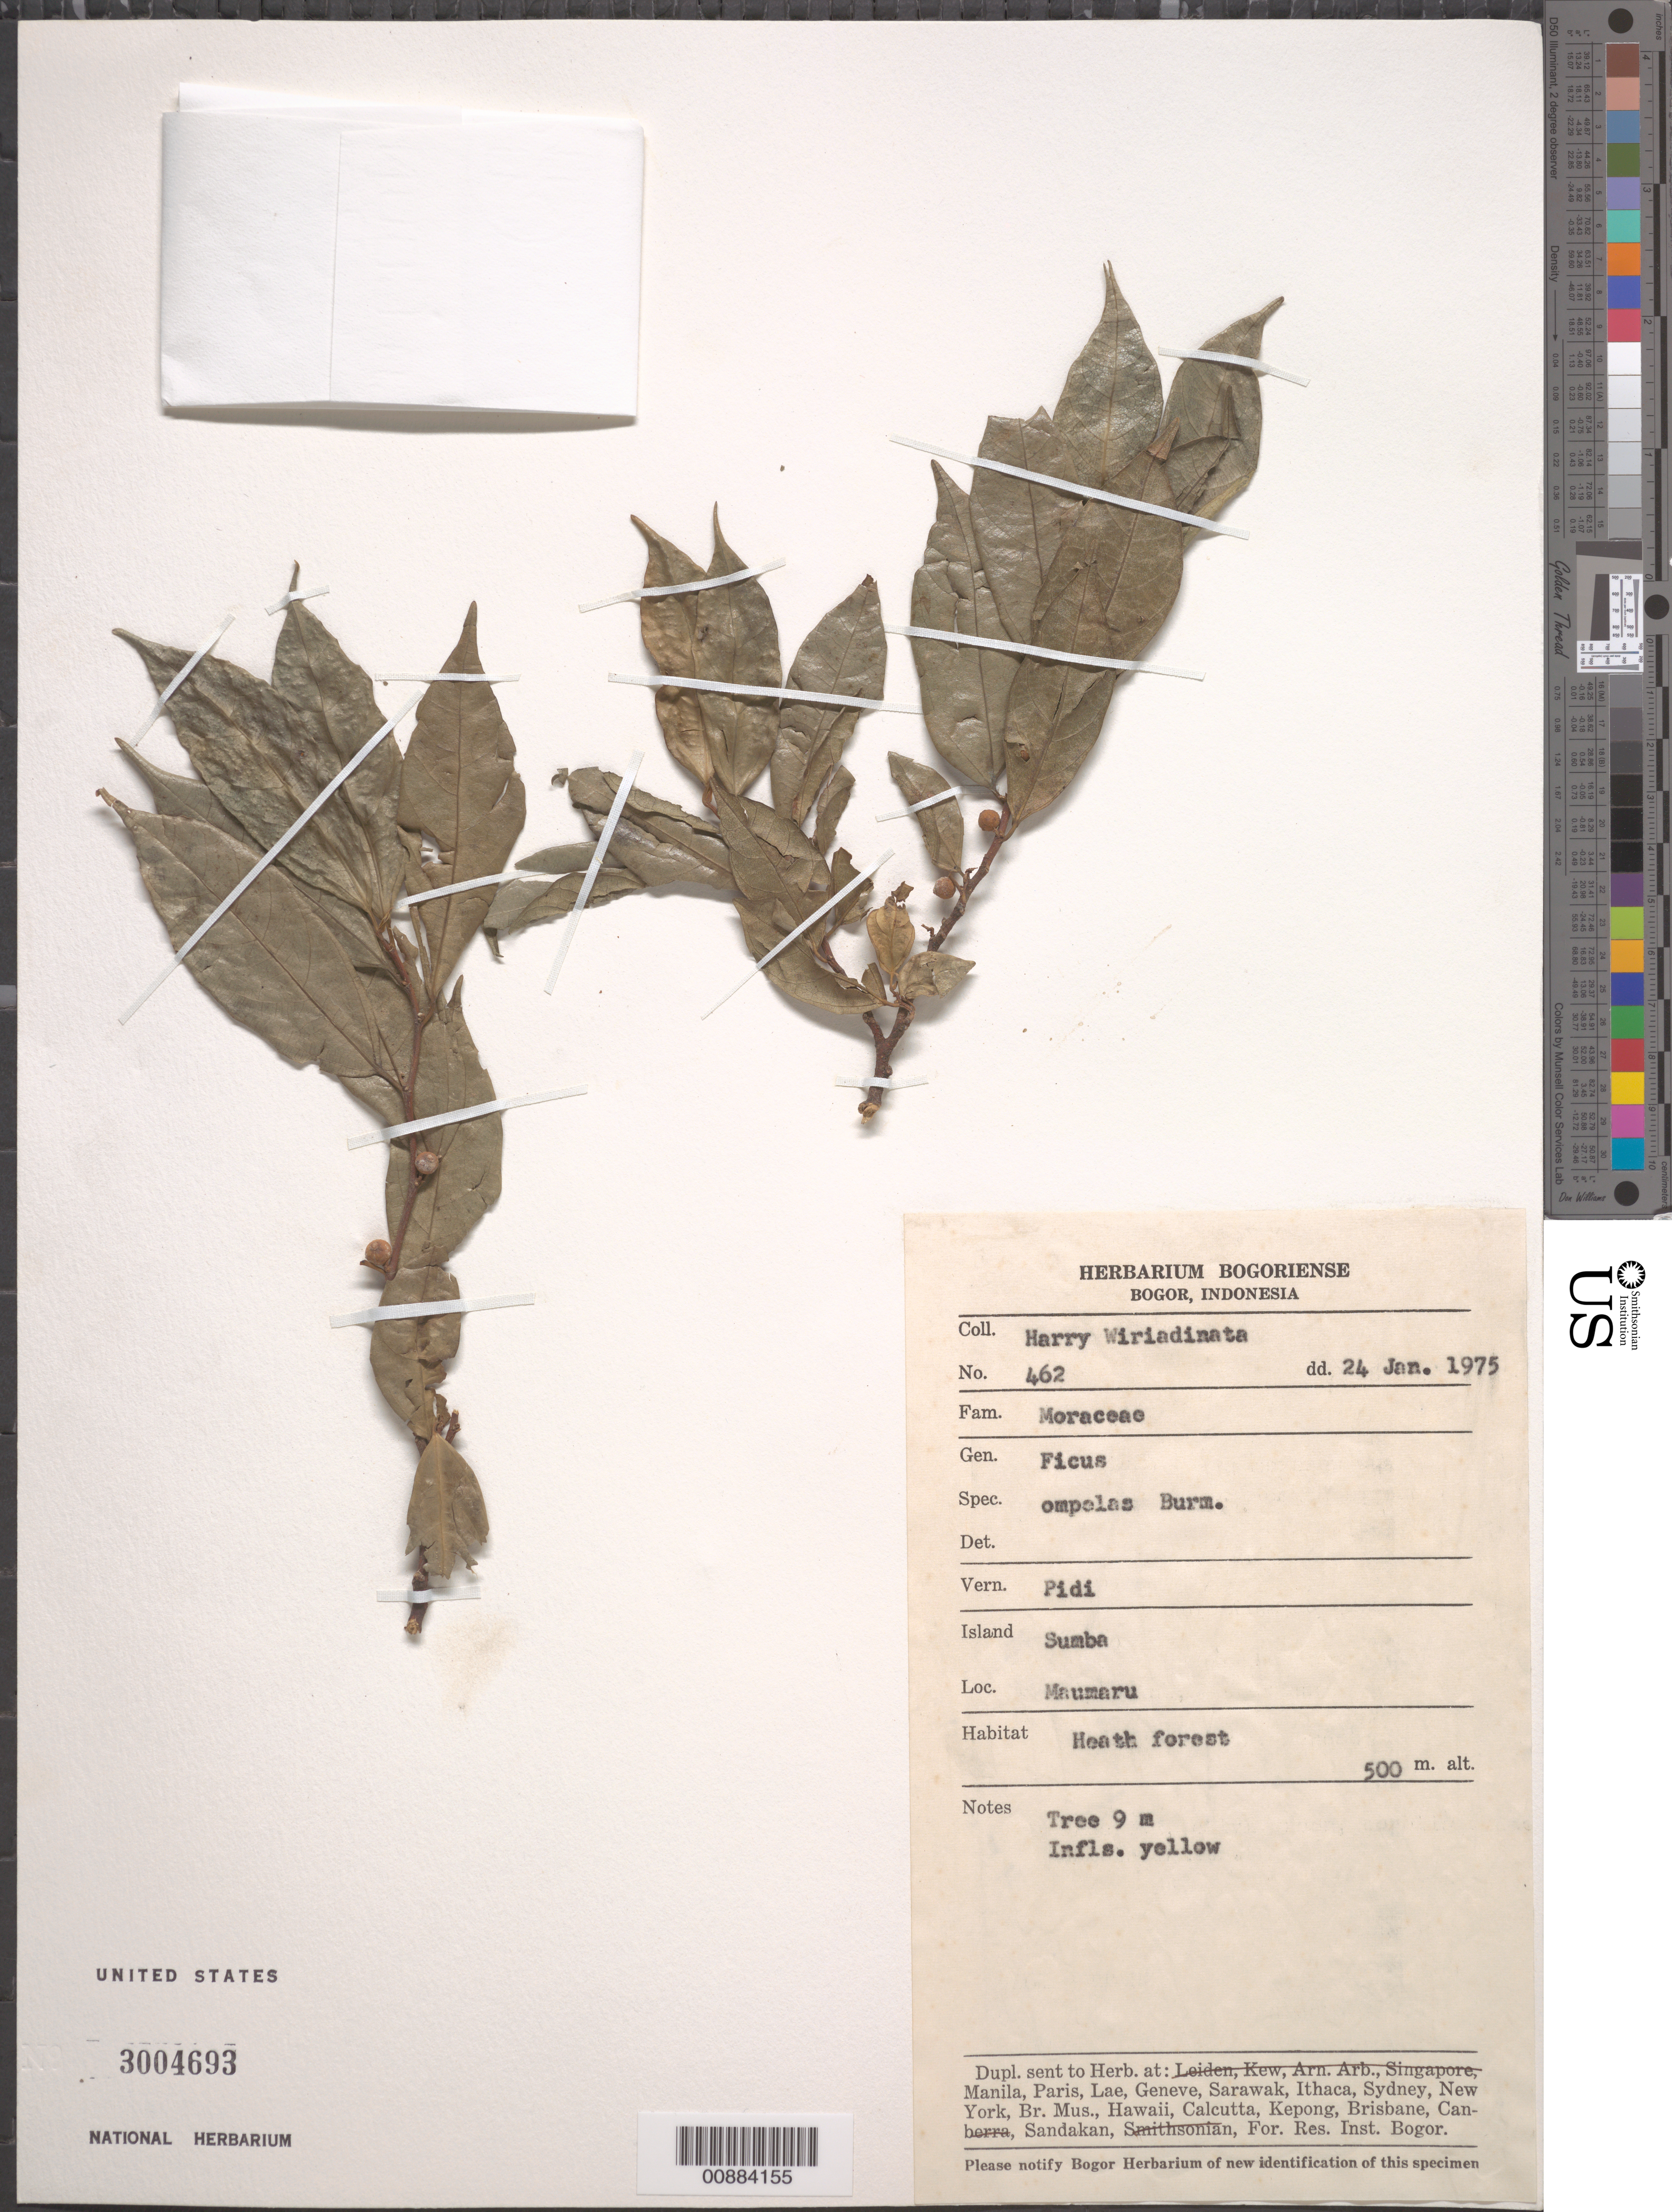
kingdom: Plantae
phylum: Tracheophyta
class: Magnoliopsida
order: Rosales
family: Moraceae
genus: Ficus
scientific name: Ficus ompalas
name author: Burm. f.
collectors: H. Wiriadinata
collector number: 462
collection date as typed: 24 Jan 1975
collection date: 1975-01-24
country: Indonesia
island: Sumba I.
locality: Maumaru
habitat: heath forest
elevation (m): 500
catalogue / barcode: US 3004693